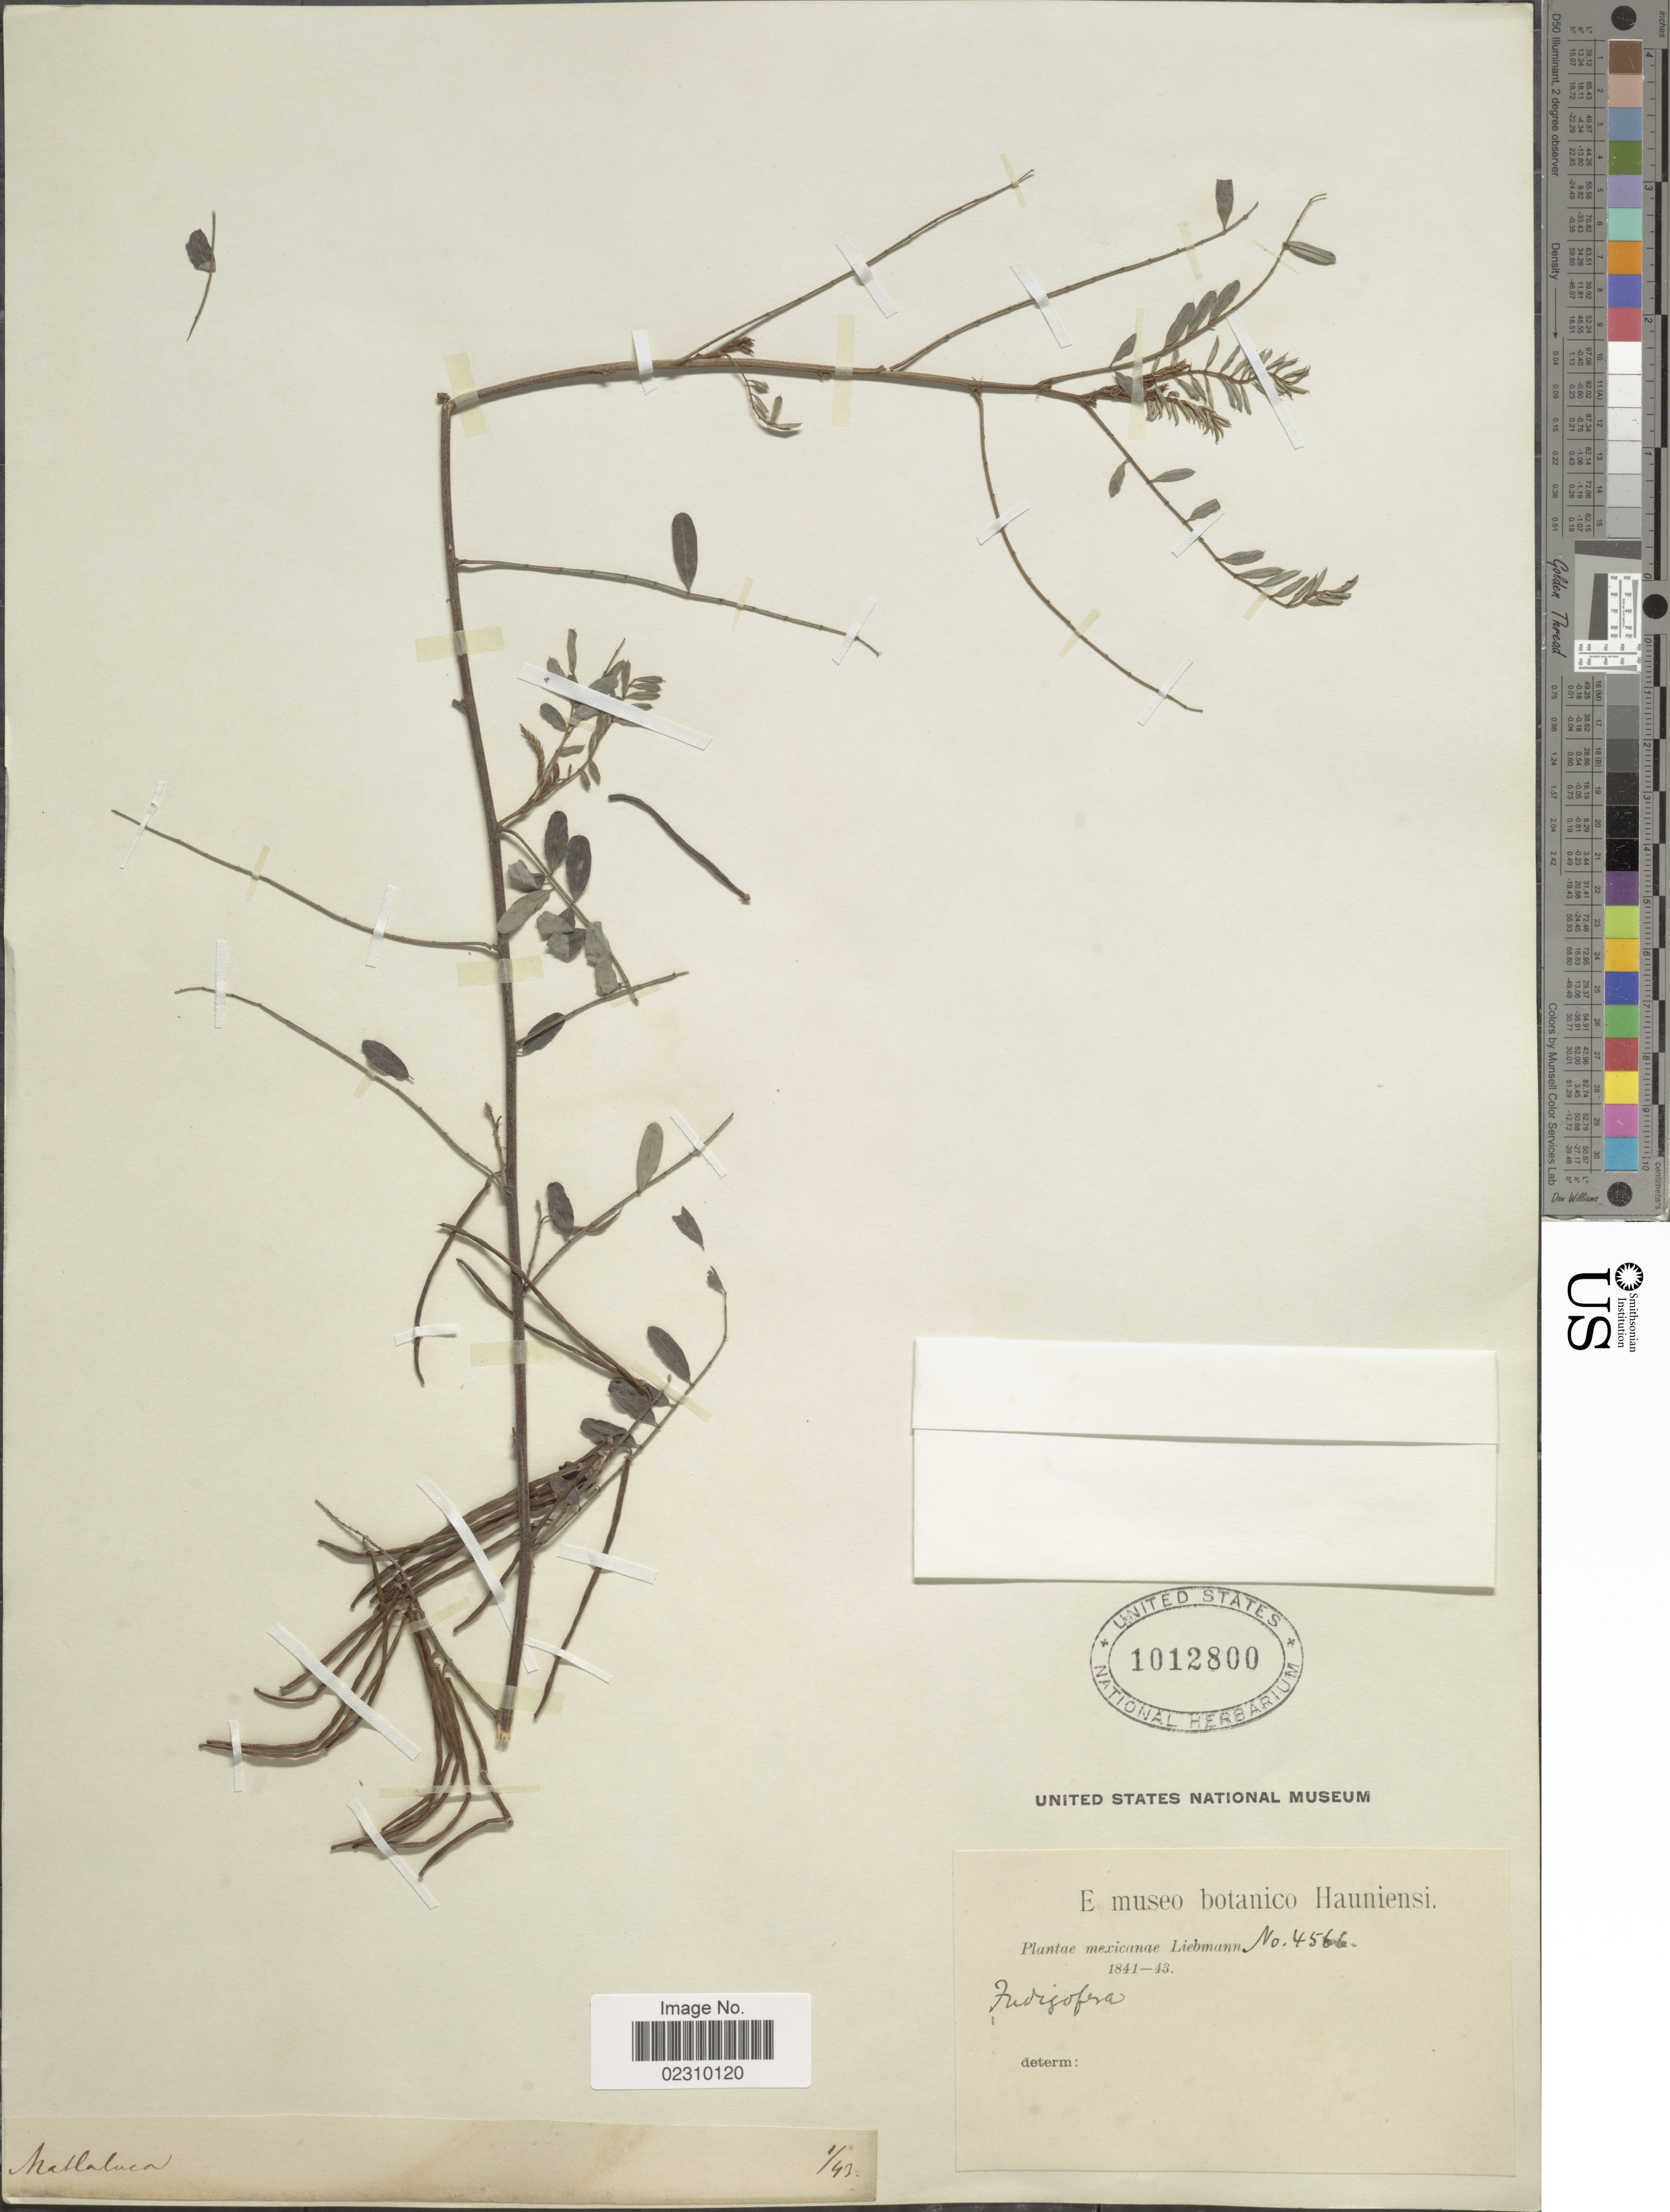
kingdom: Plantae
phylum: Tracheophyta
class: Magnoliopsida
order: Fabales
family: Fabaceae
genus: Indigofera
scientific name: Indigofera sp.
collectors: -. Leibmann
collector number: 4566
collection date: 1841/1843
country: Mexico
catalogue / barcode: US 1012800